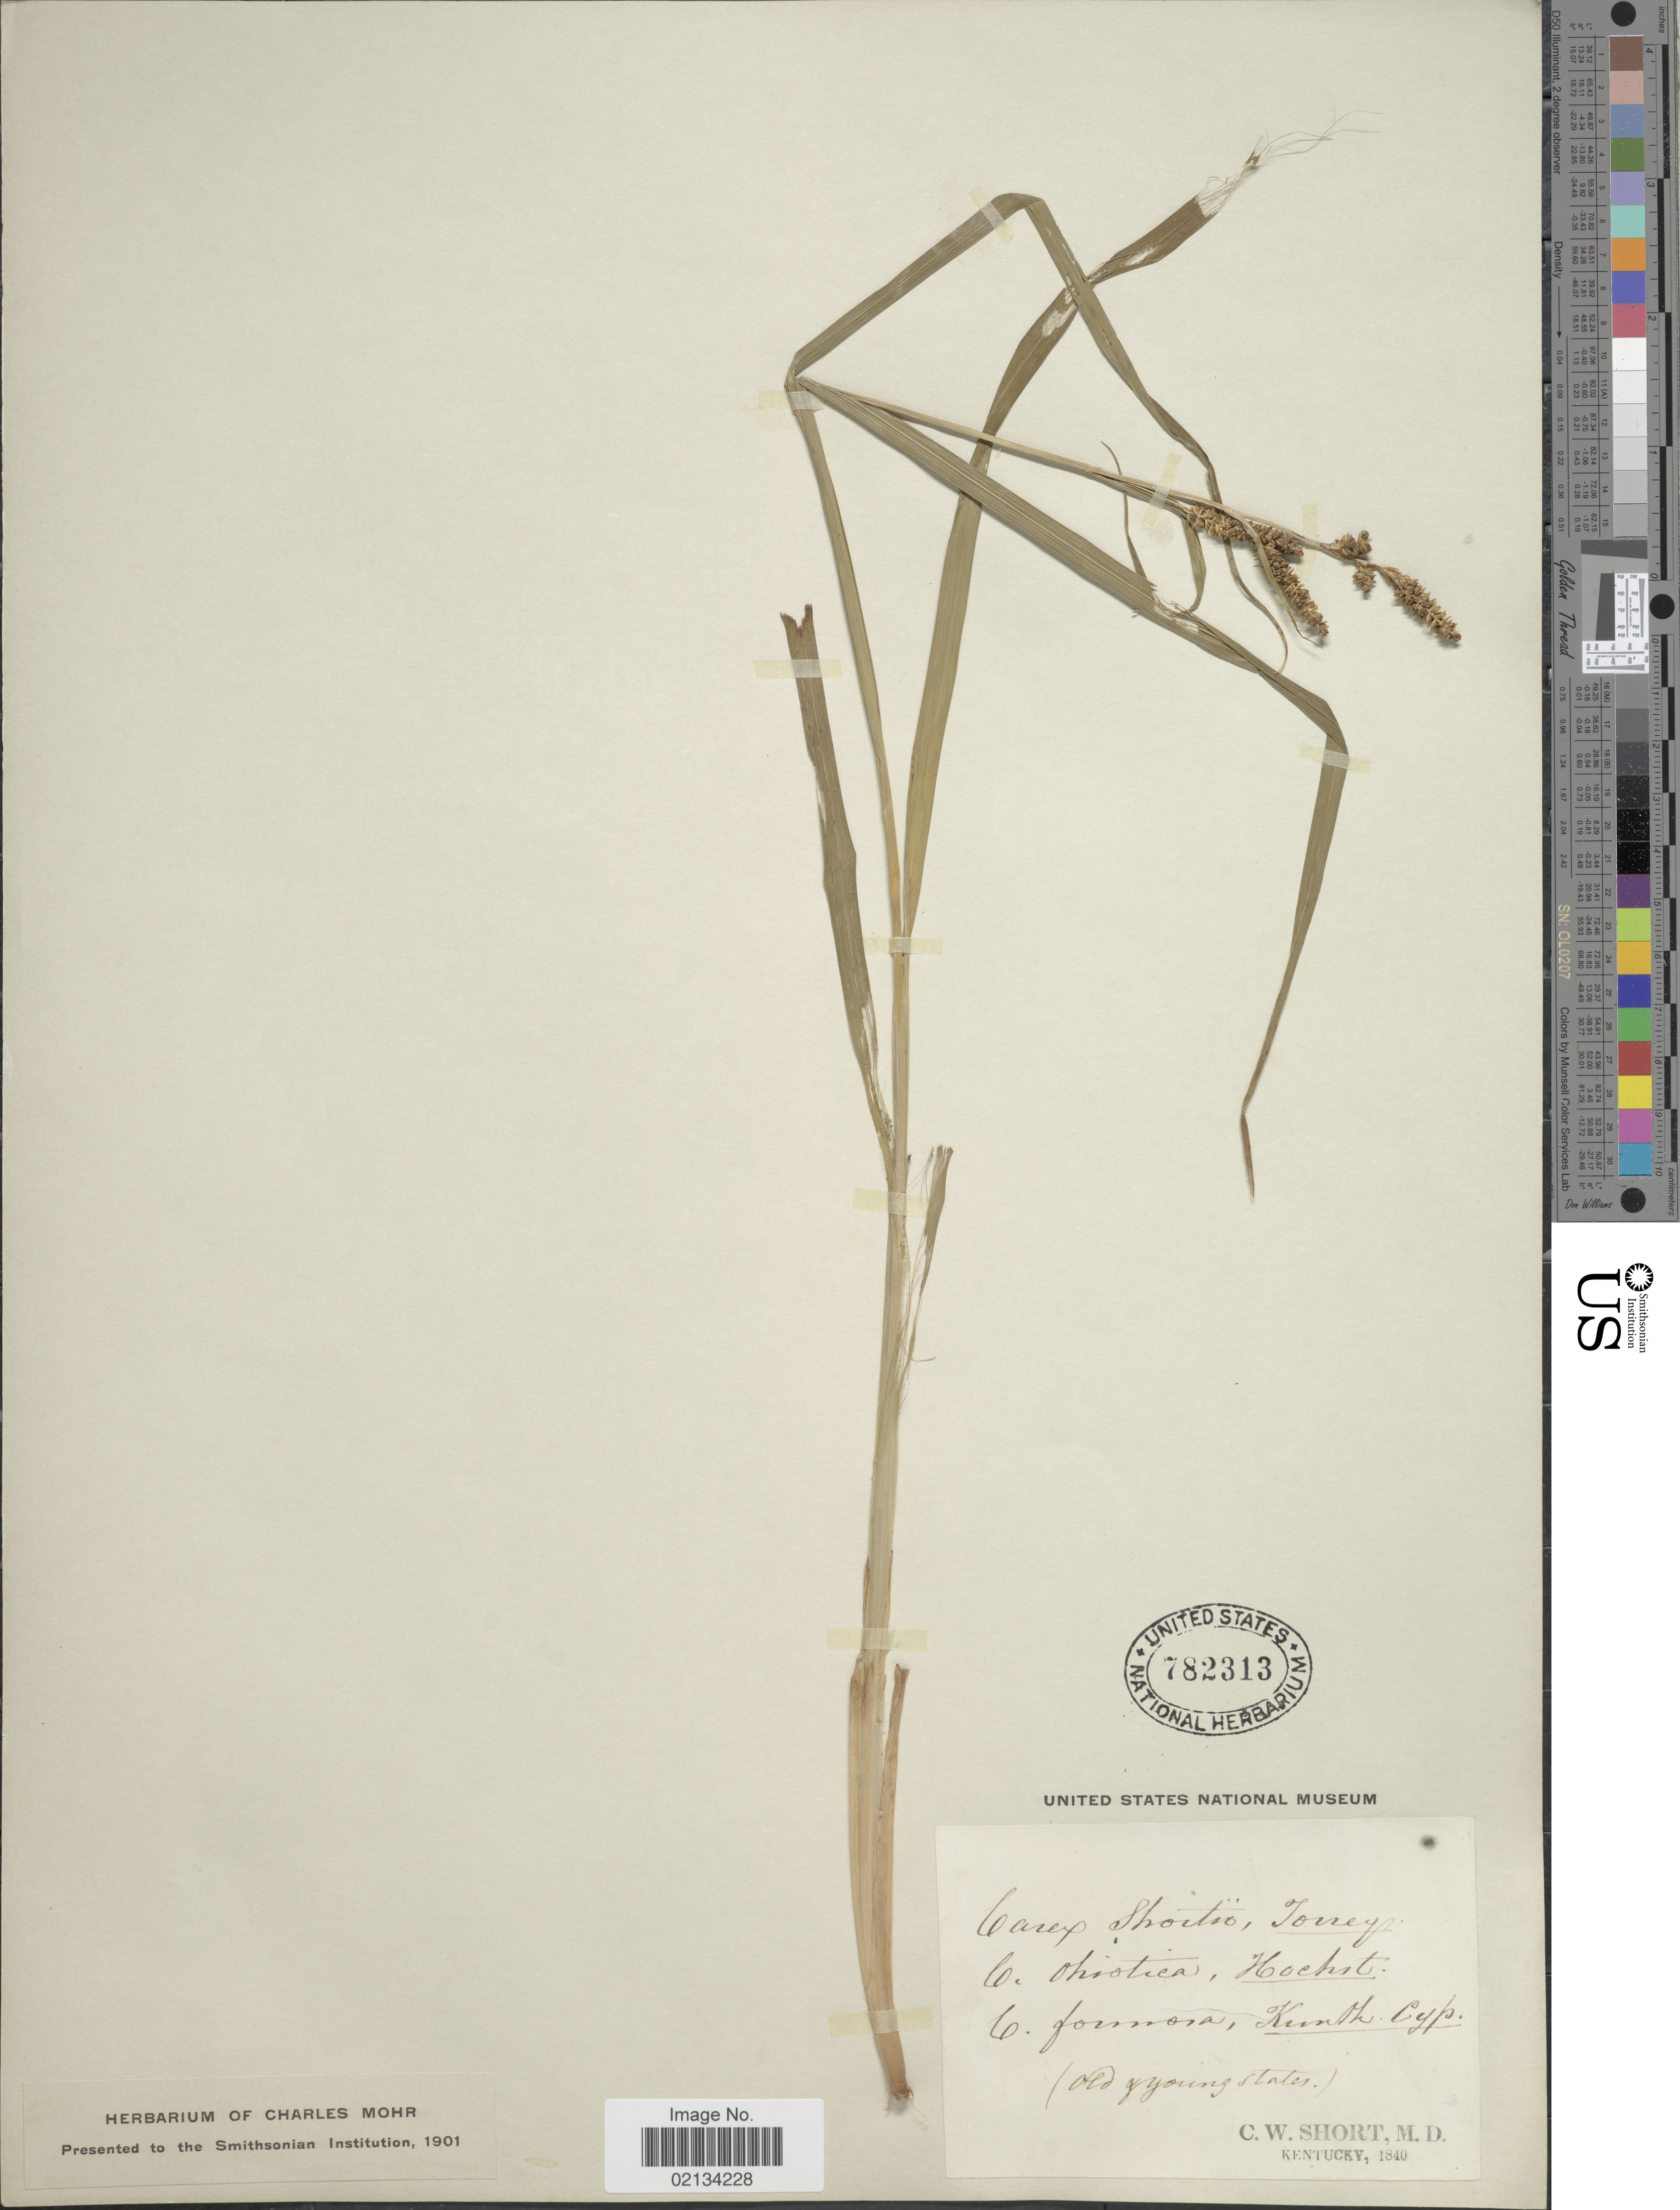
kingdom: Plantae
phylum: Tracheophyta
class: Liliopsida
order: Poales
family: Cyperaceae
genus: Carex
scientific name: Carex shortiana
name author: Dewey & Torr.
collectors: C. W. Short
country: United States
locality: (old young states) [unsure placement].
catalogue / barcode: US 782313